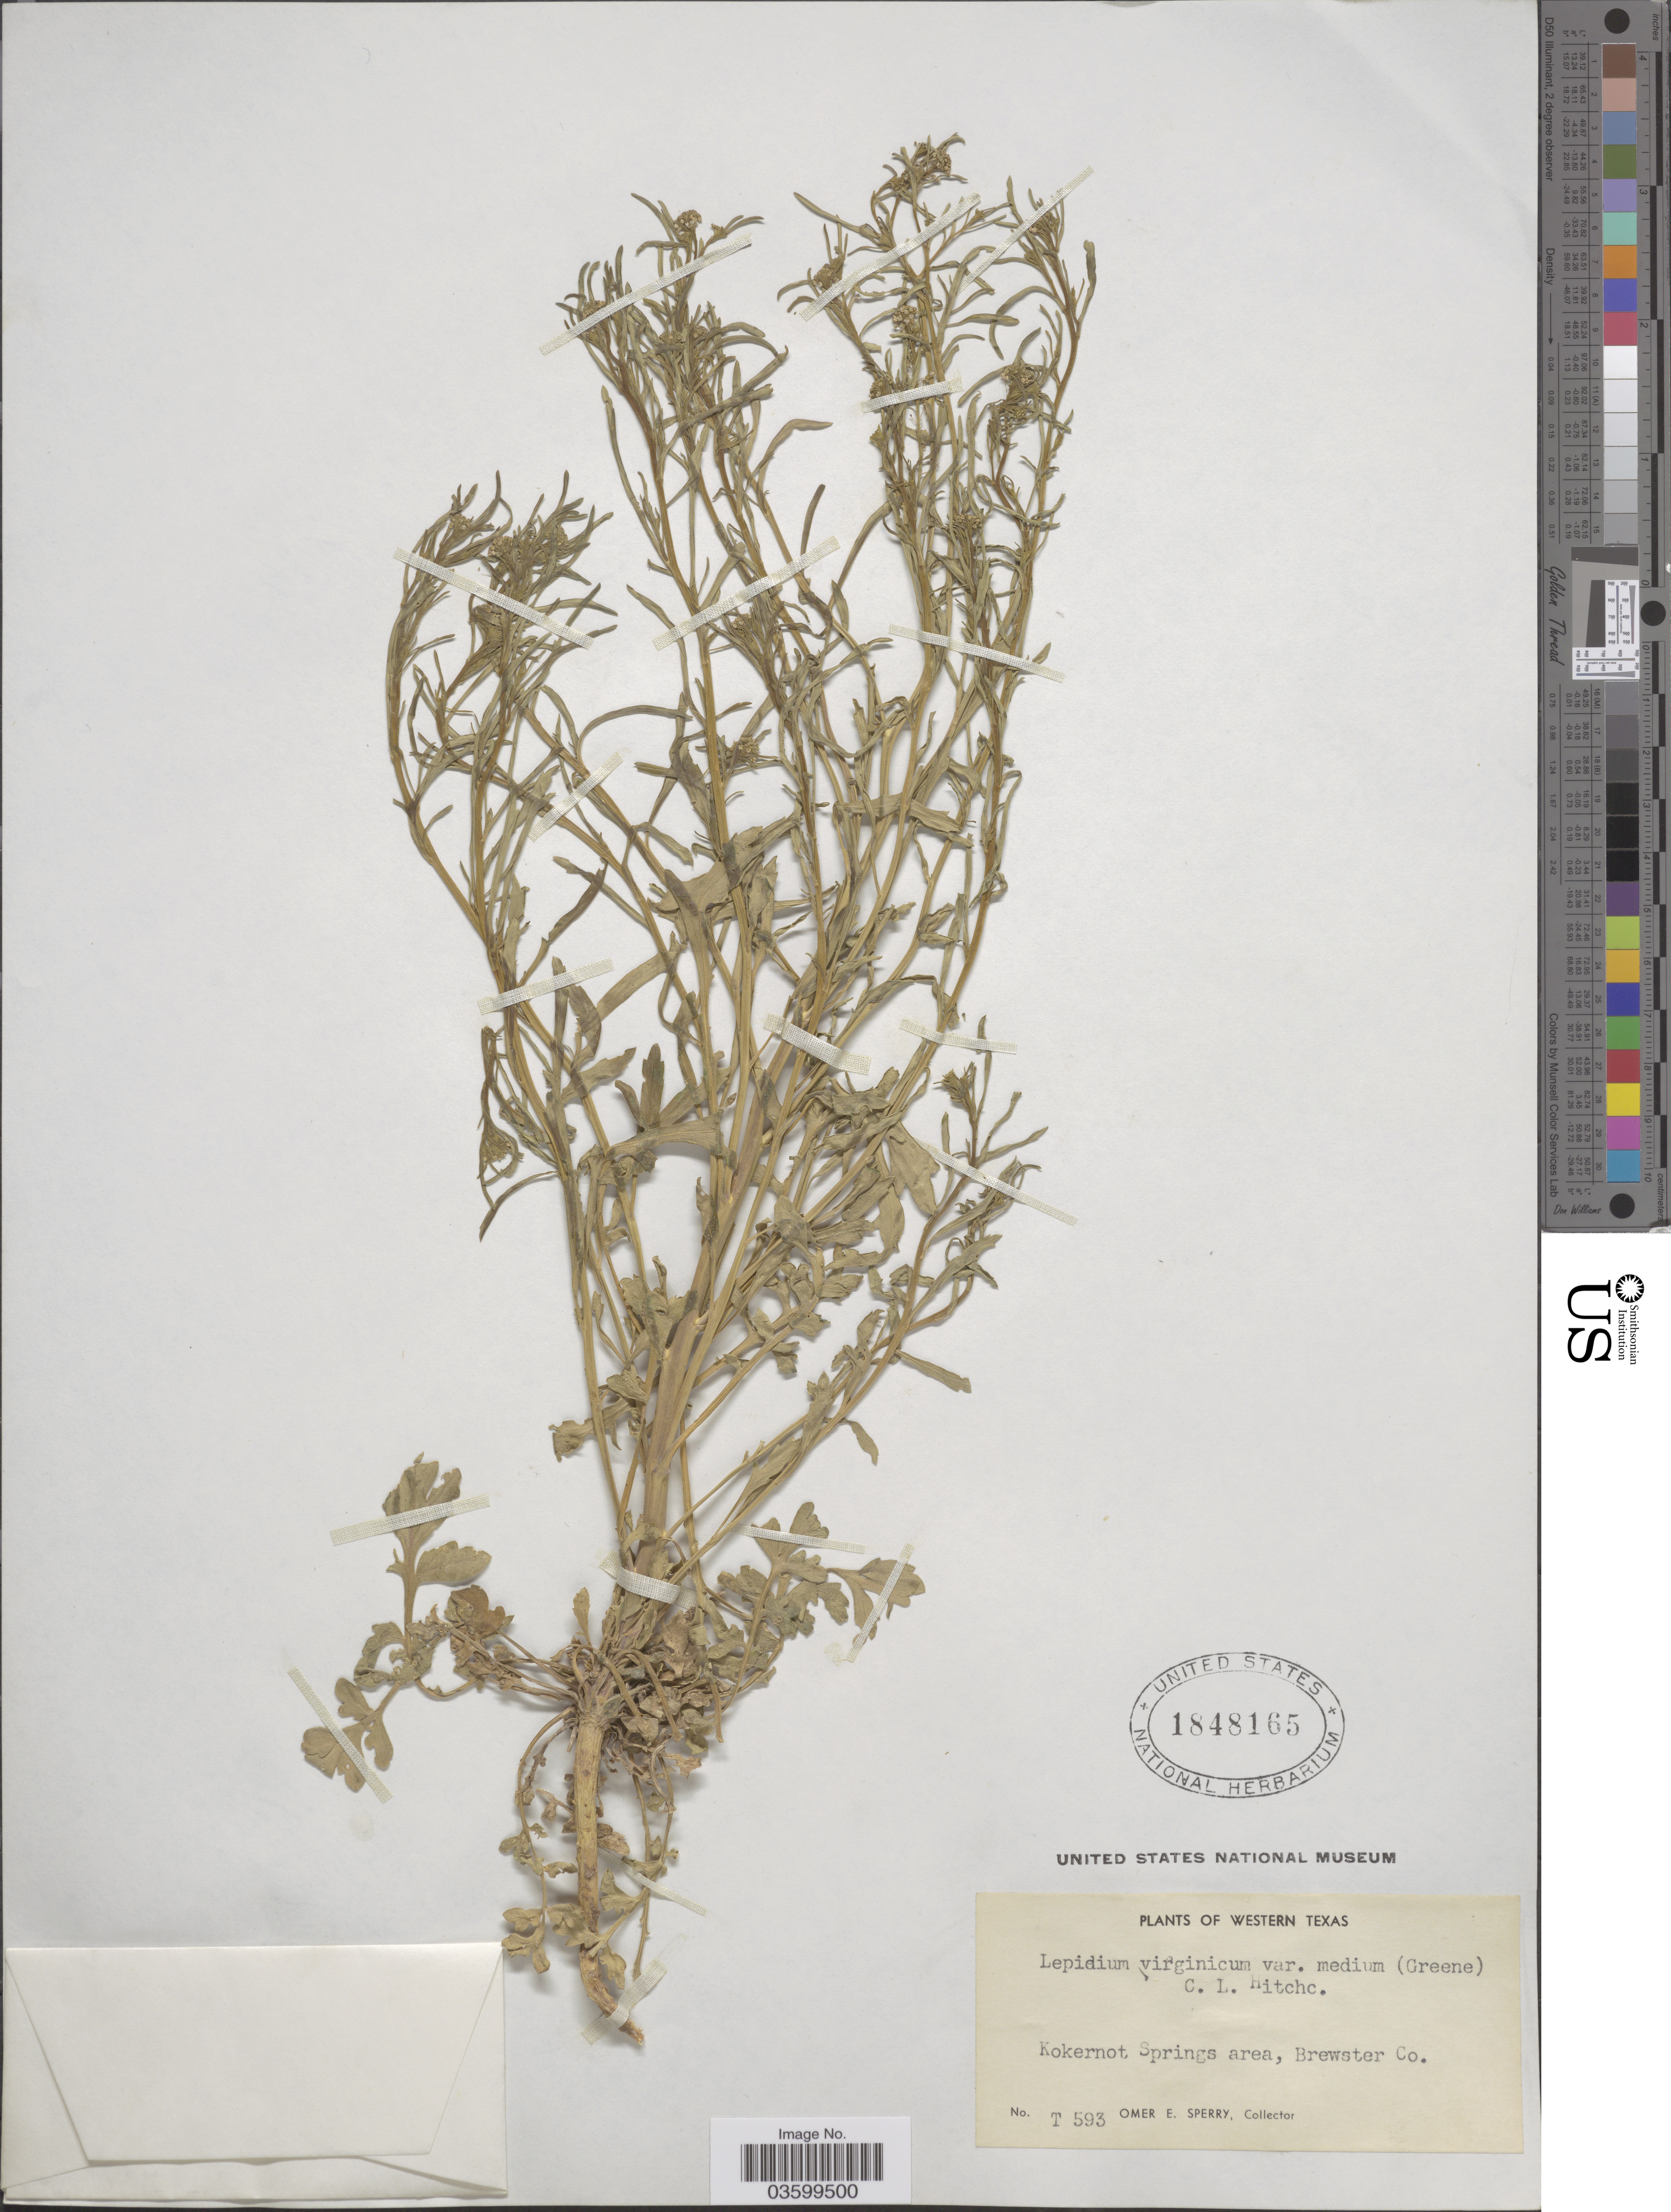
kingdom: Plantae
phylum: Tracheophyta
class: Magnoliopsida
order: Brassicales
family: Brassicaceae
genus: Lepidium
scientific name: Lepidium virginicum var. medium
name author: (Greene) C.L. Hitchc.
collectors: O. E. Sperry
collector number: T593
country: United States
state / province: Texas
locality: Western Texas. Kokernot Springs area, Brewster Co.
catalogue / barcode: US 1848165